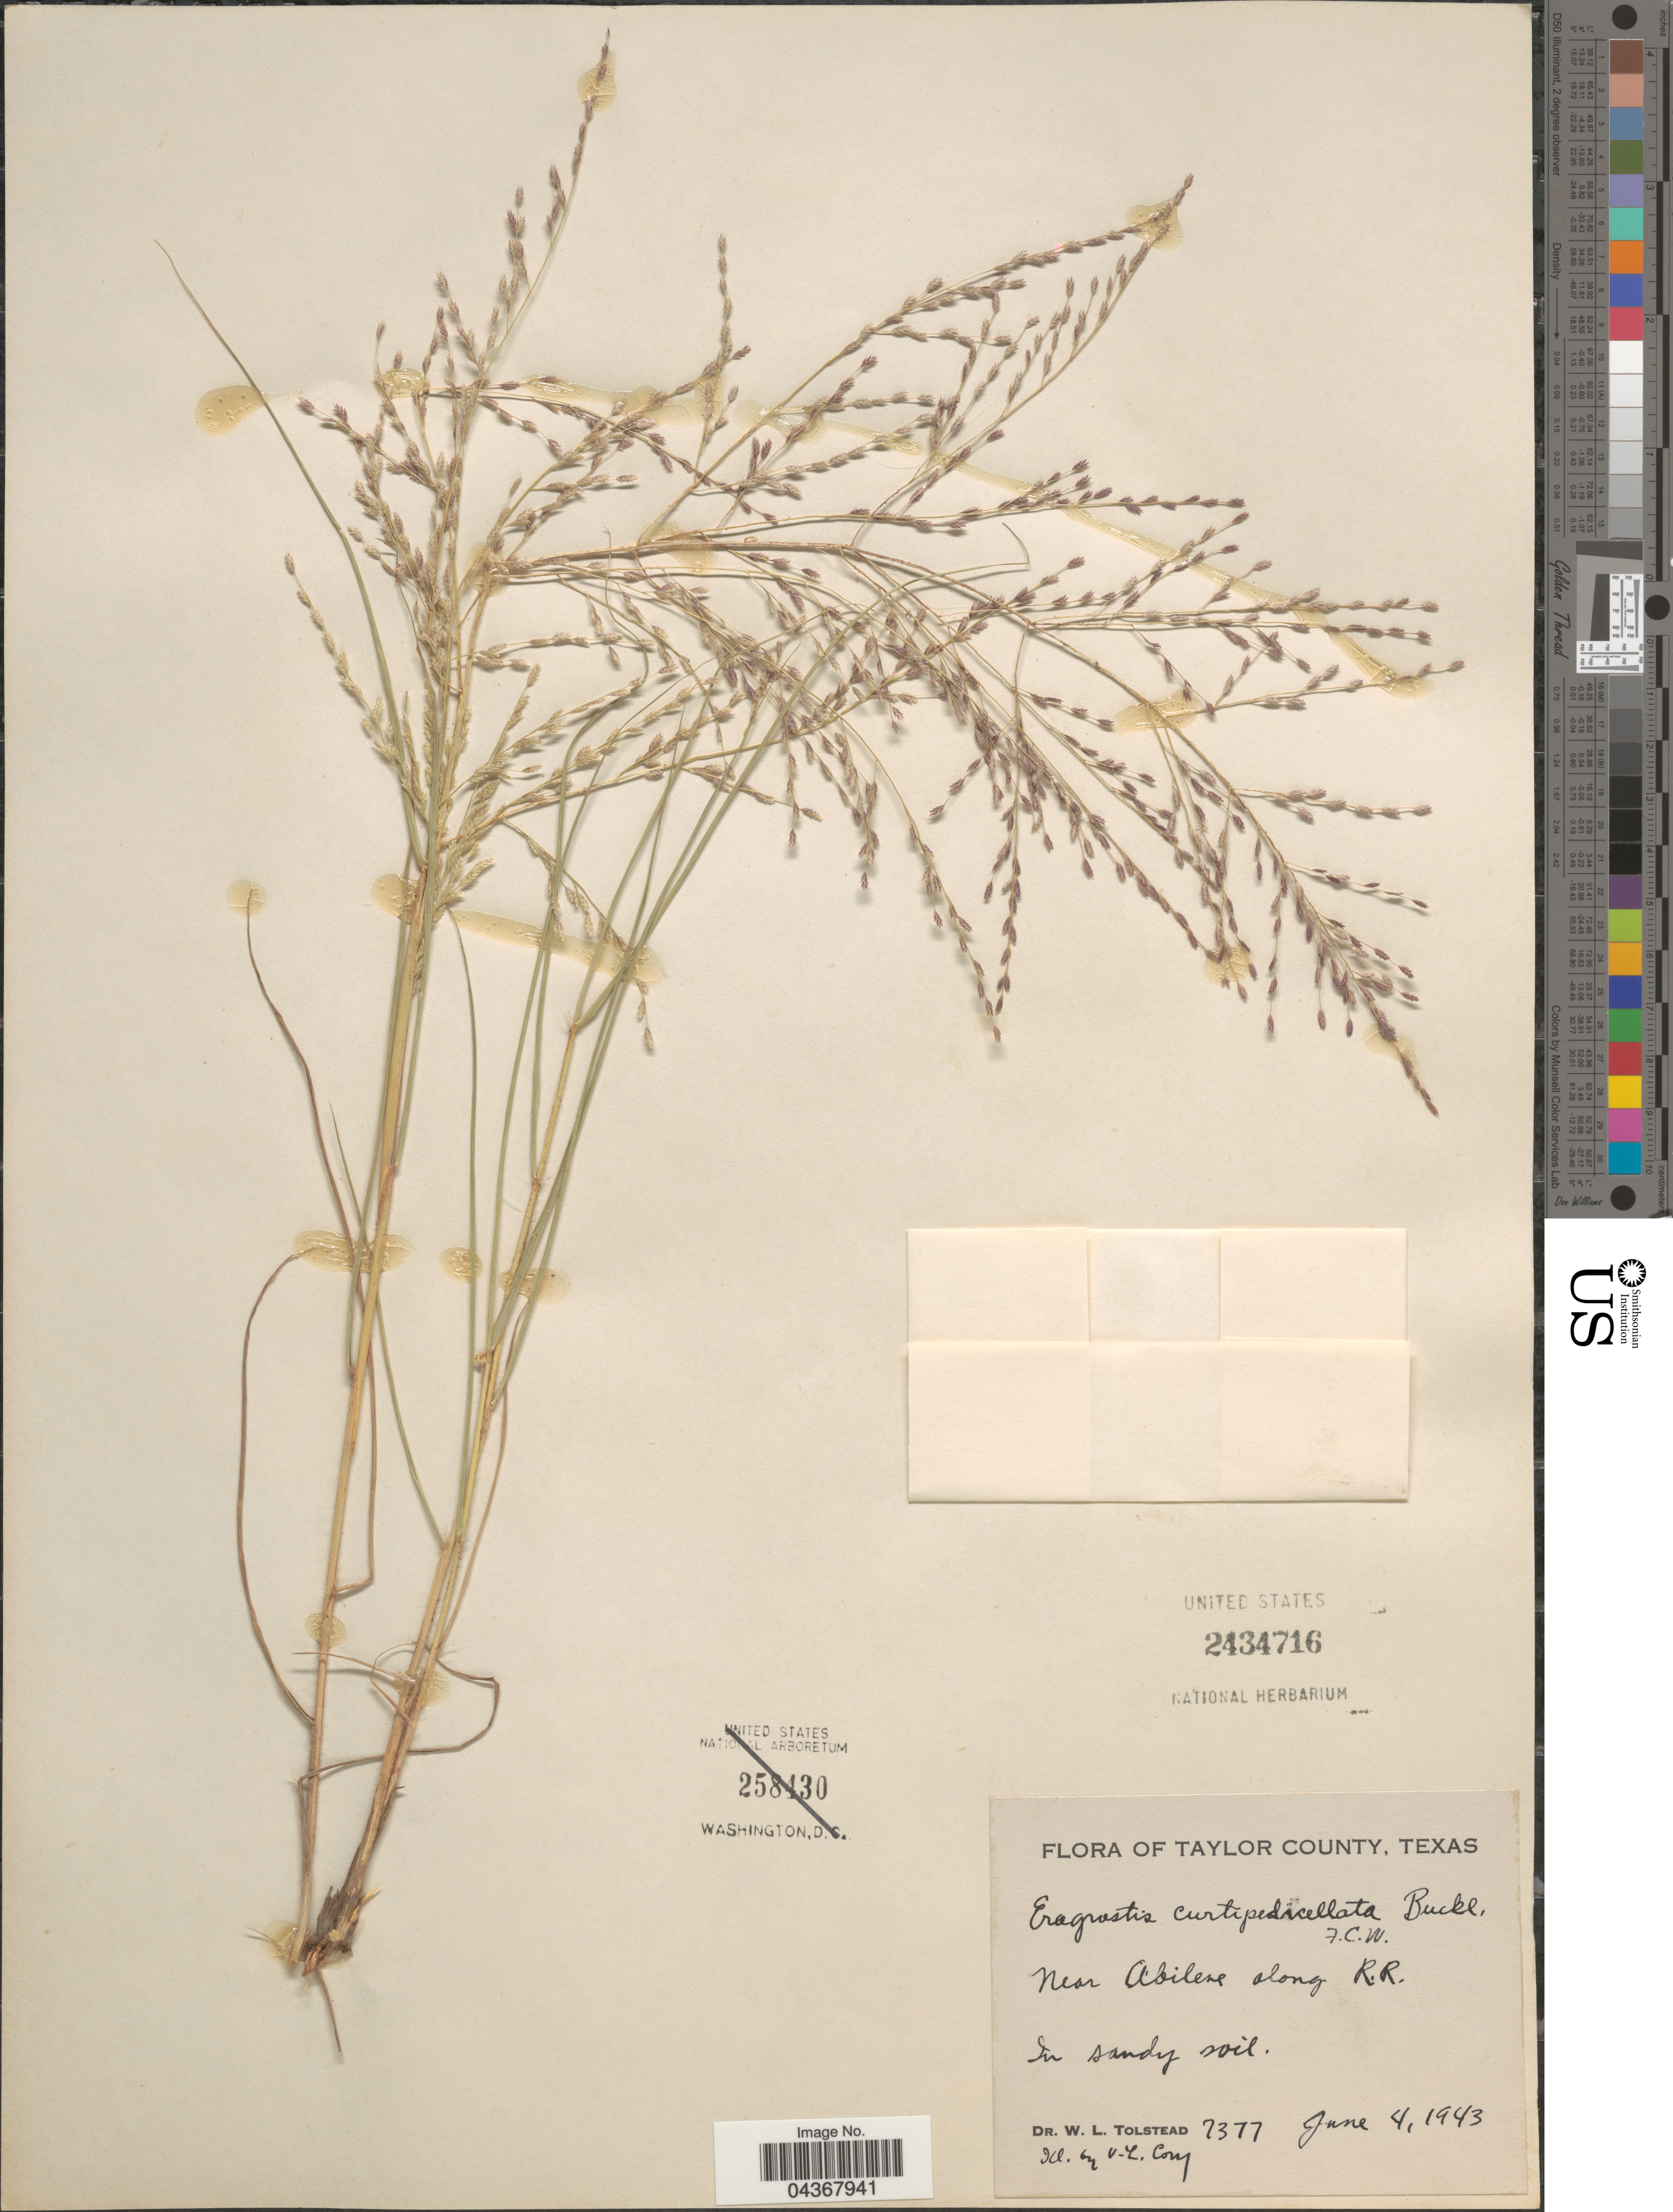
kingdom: Plantae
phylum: Tracheophyta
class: Liliopsida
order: Poales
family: Poaceae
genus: Eragrostis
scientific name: Eragrostis curtipedicellata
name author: Buckley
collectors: W. Tolstead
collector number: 7377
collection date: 1943-06-04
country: United States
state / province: Texas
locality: Taylor County. Near Abilene along R.R.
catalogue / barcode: US 2434716